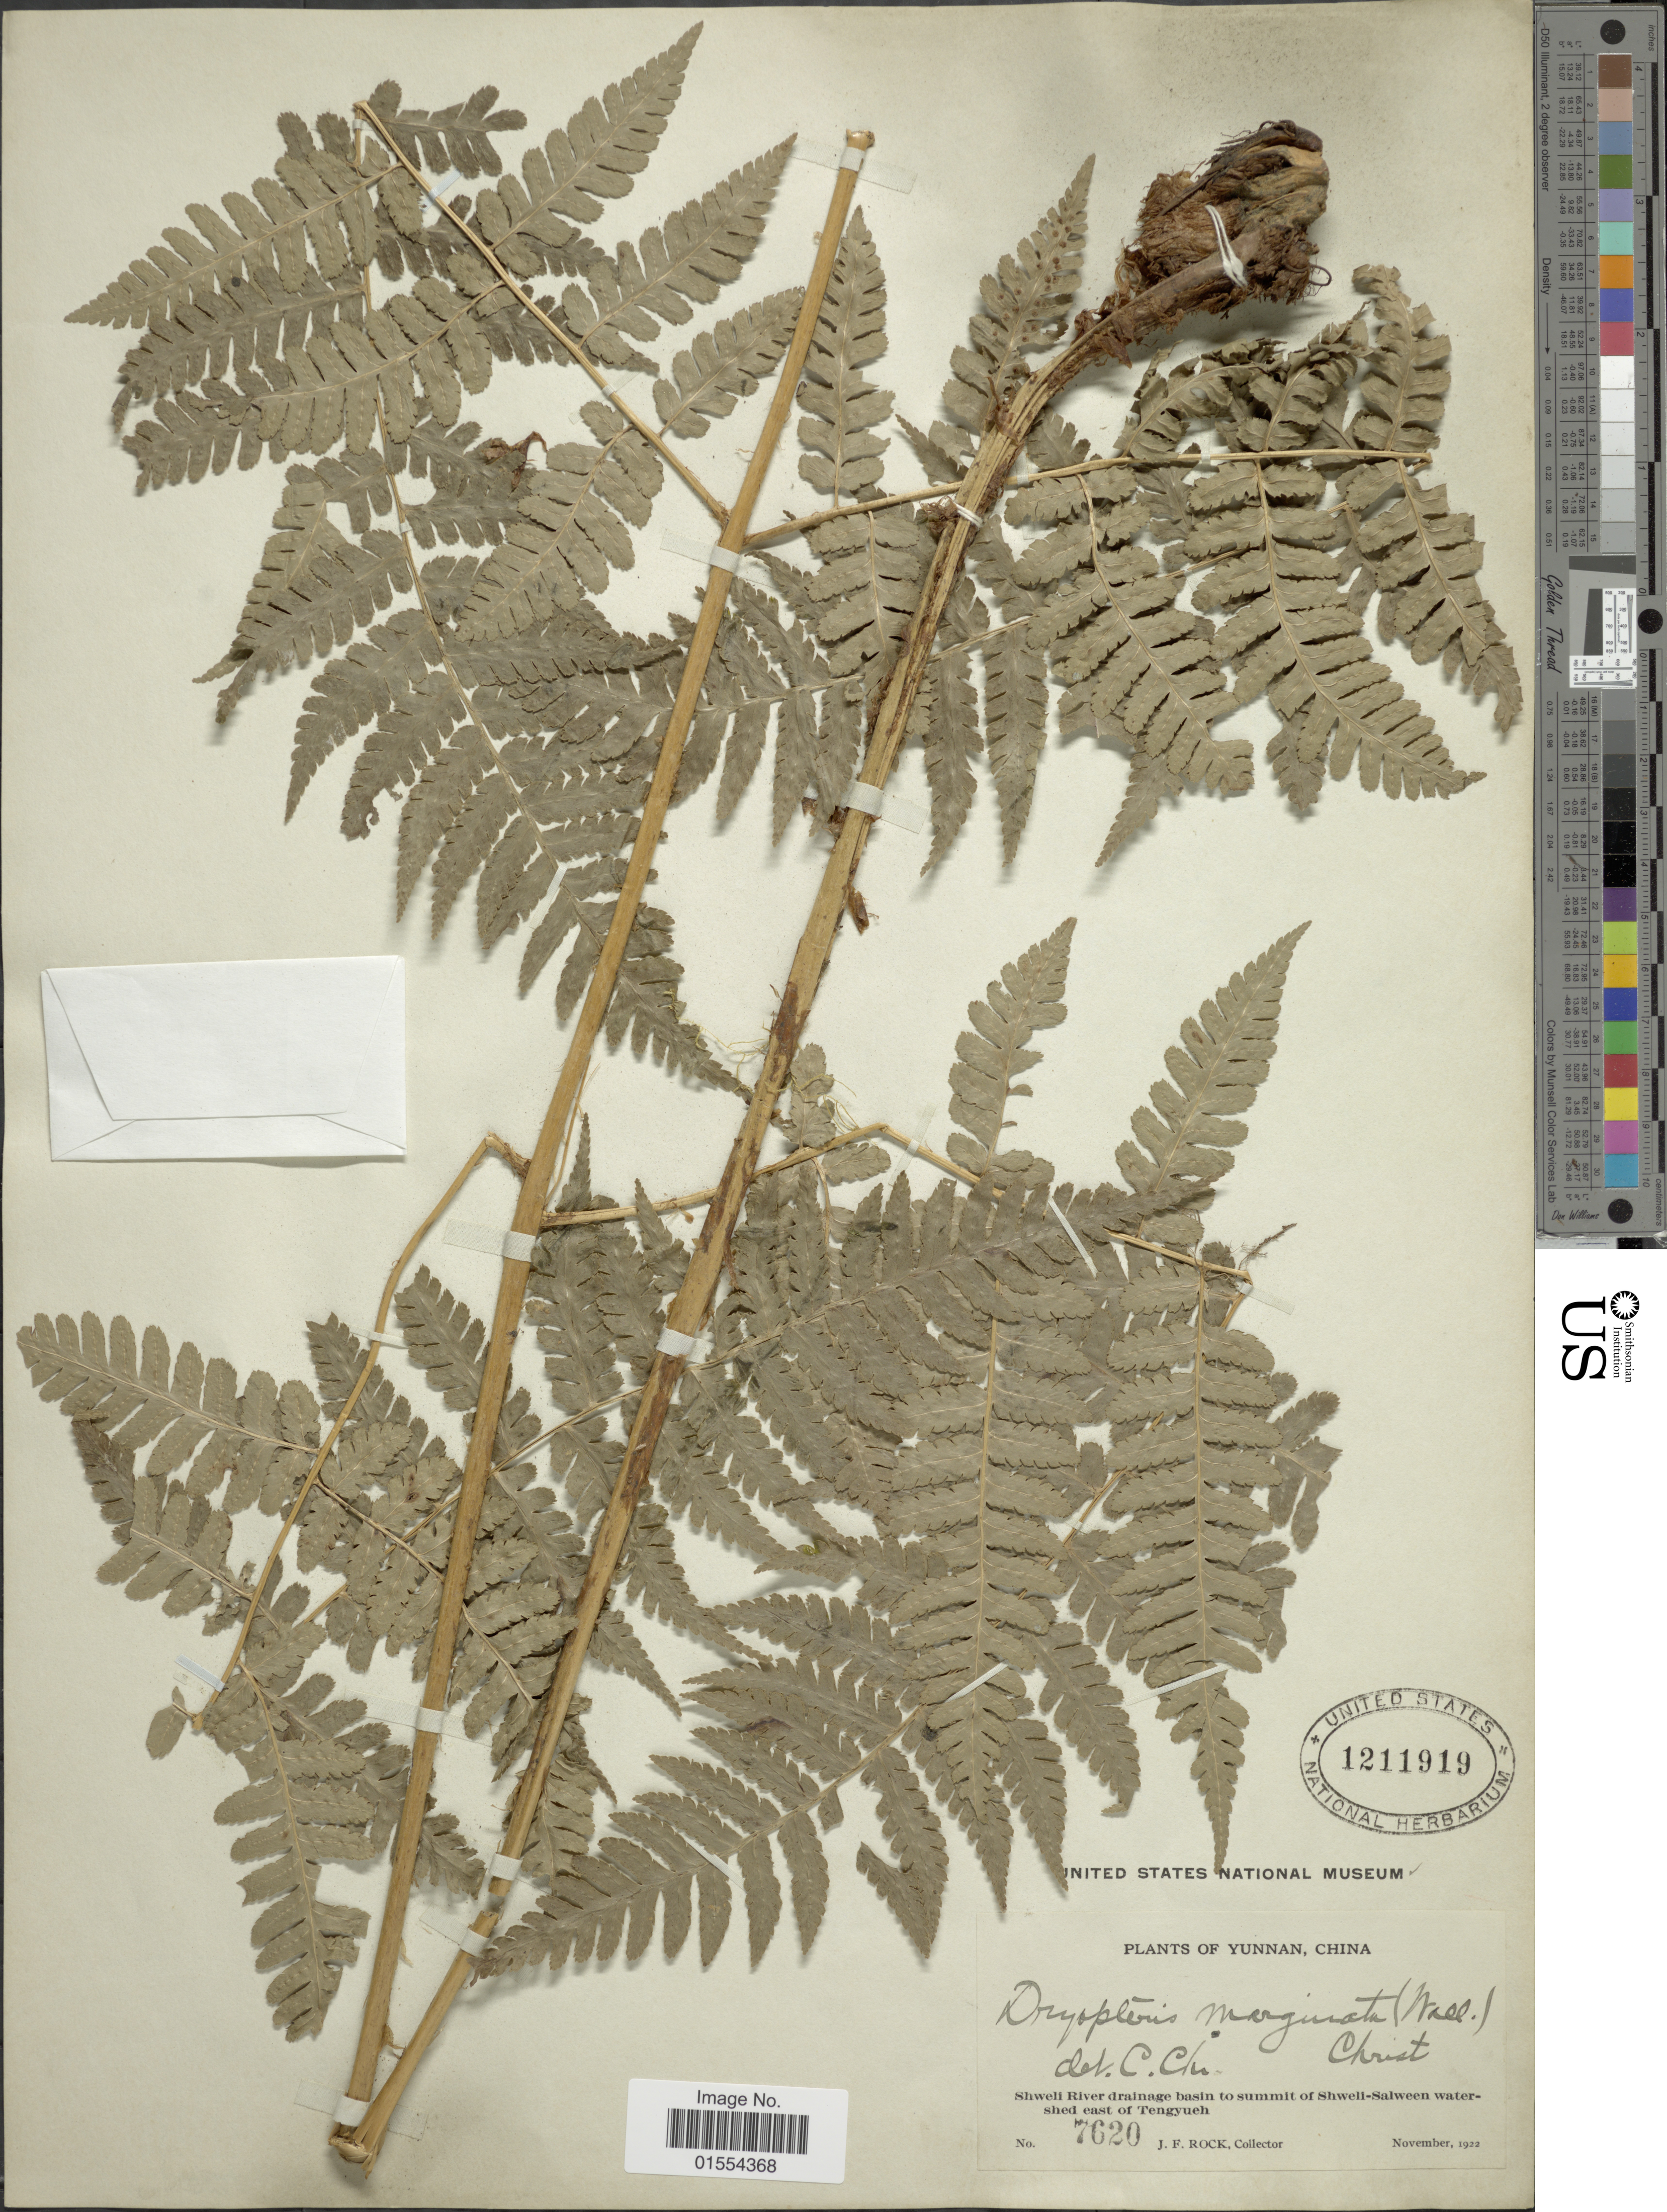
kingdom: Plantae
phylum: Tracheophyta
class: Polypodiopsida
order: Polypodiales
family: Dryopteridaceae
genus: Dryopteris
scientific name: Dryopteris marginata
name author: Christ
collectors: J. Rock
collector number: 7620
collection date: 1922-11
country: China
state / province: Yunnan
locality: Yunnan, China. Sweli River drainage basin to summit of Shweli-Salween water-shed east of Tengyueh.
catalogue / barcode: US 1211919